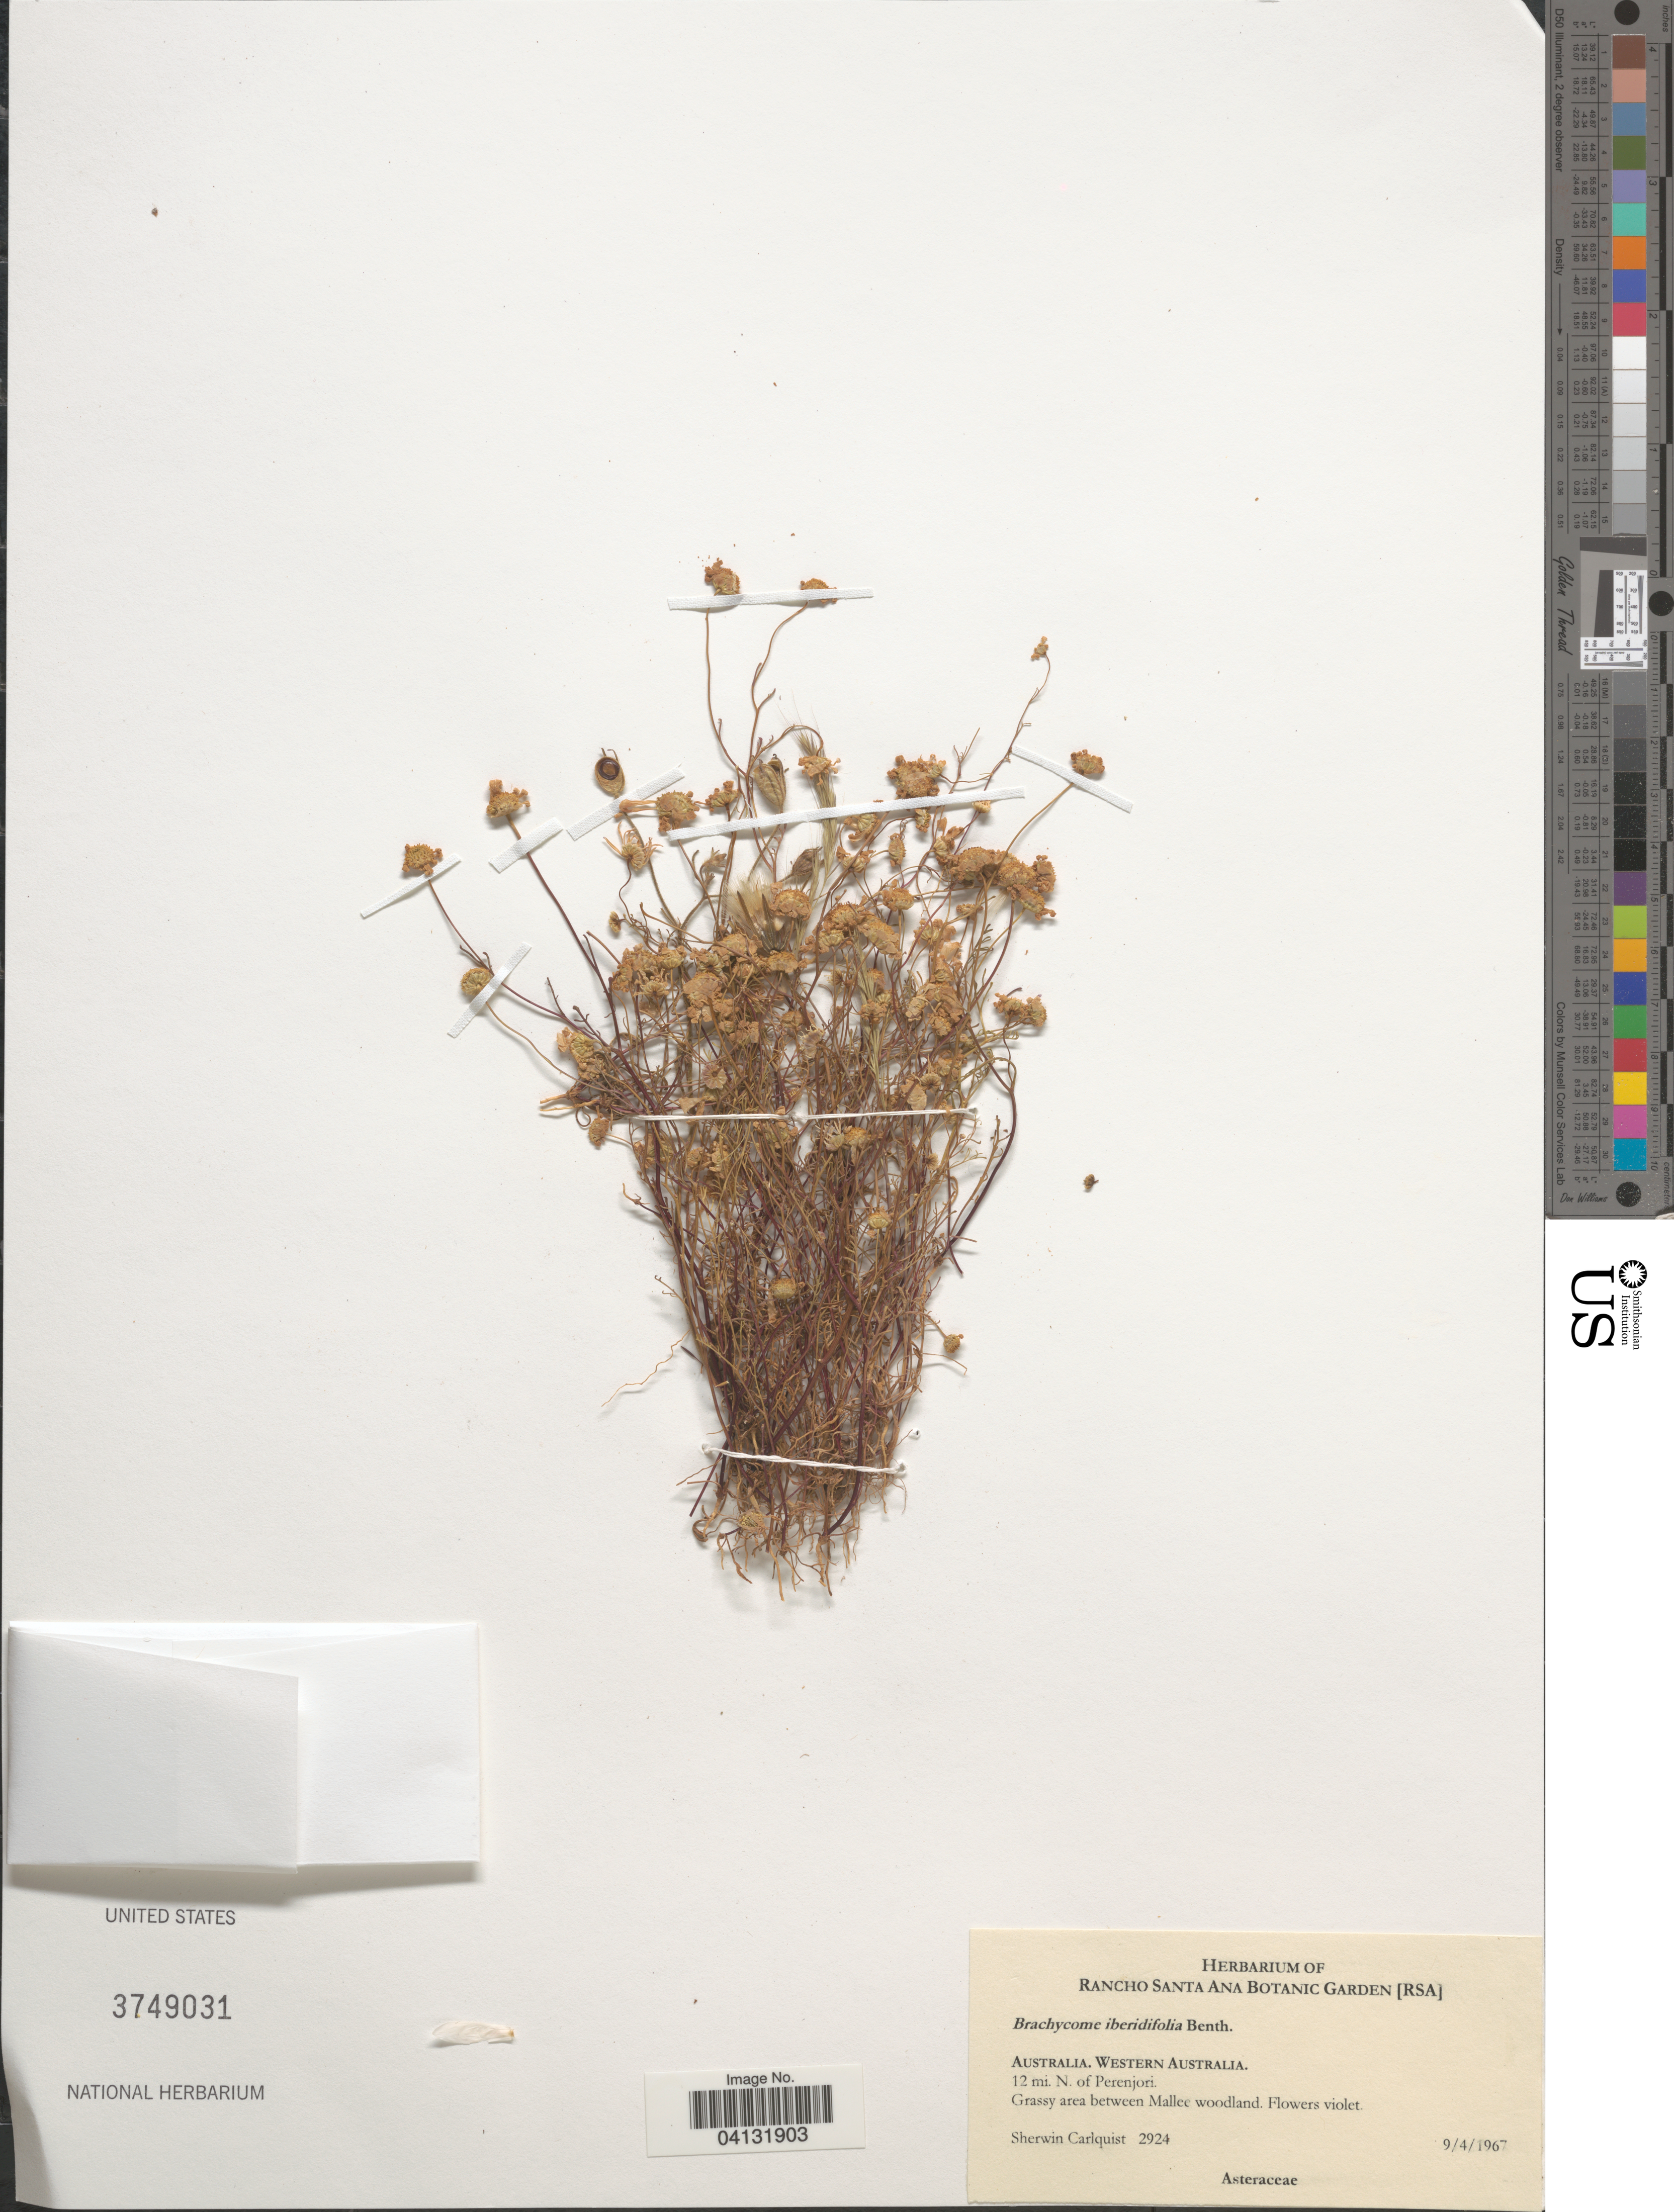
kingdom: Plantae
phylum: Tracheophyta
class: Magnoliopsida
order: Asterales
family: Asteraceae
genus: Brachyscome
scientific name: Brachyscome iberidifolia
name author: Benth.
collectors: S. Carlquist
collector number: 2924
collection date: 1967-09-04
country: Australia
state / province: Western Australia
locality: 12 mi. N. of Perenjori.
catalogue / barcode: US 3749031